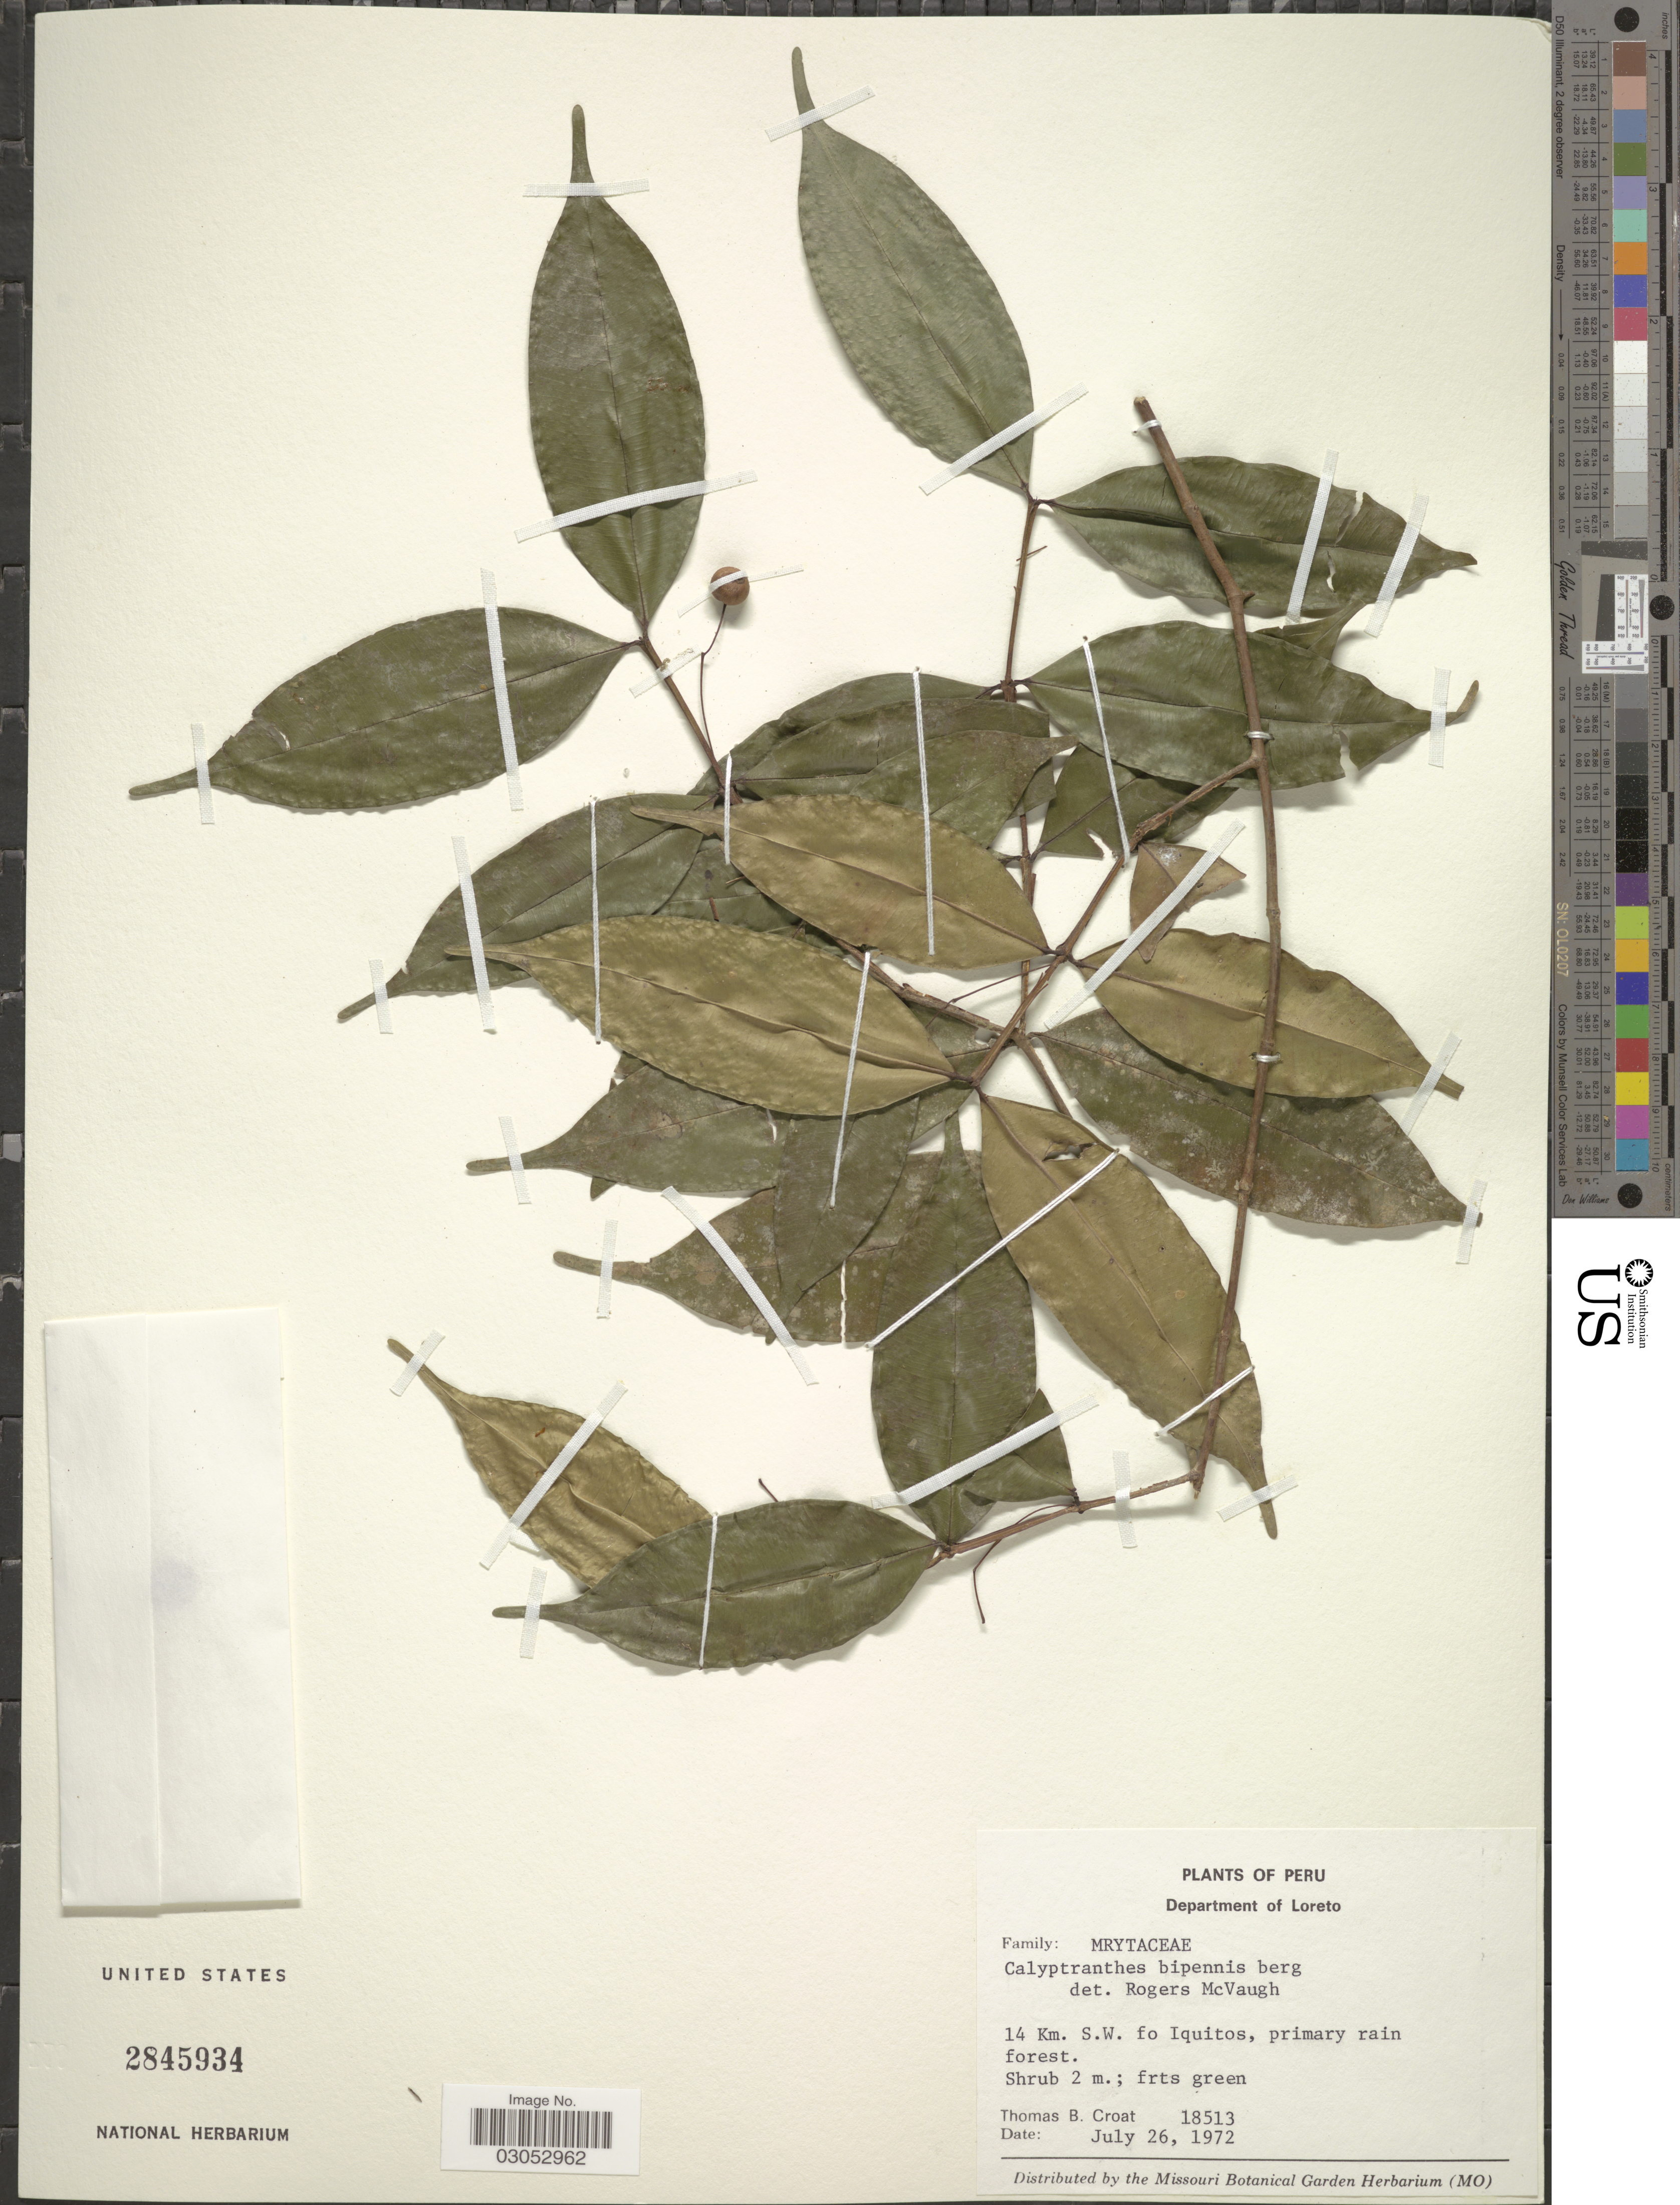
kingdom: Plantae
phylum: Tracheophyta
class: Magnoliopsida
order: Myrtales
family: Myrtaceae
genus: Myrcia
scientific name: Myrcia hylobates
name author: (Standl. ex Amshoff) E. Lucas & K. Samra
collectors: T. B. Croat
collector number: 18513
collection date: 1972-07-26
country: Peru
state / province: Loreto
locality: Department of Loreto, 14 Km. S.W. of Iquitos.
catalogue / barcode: US 2845934